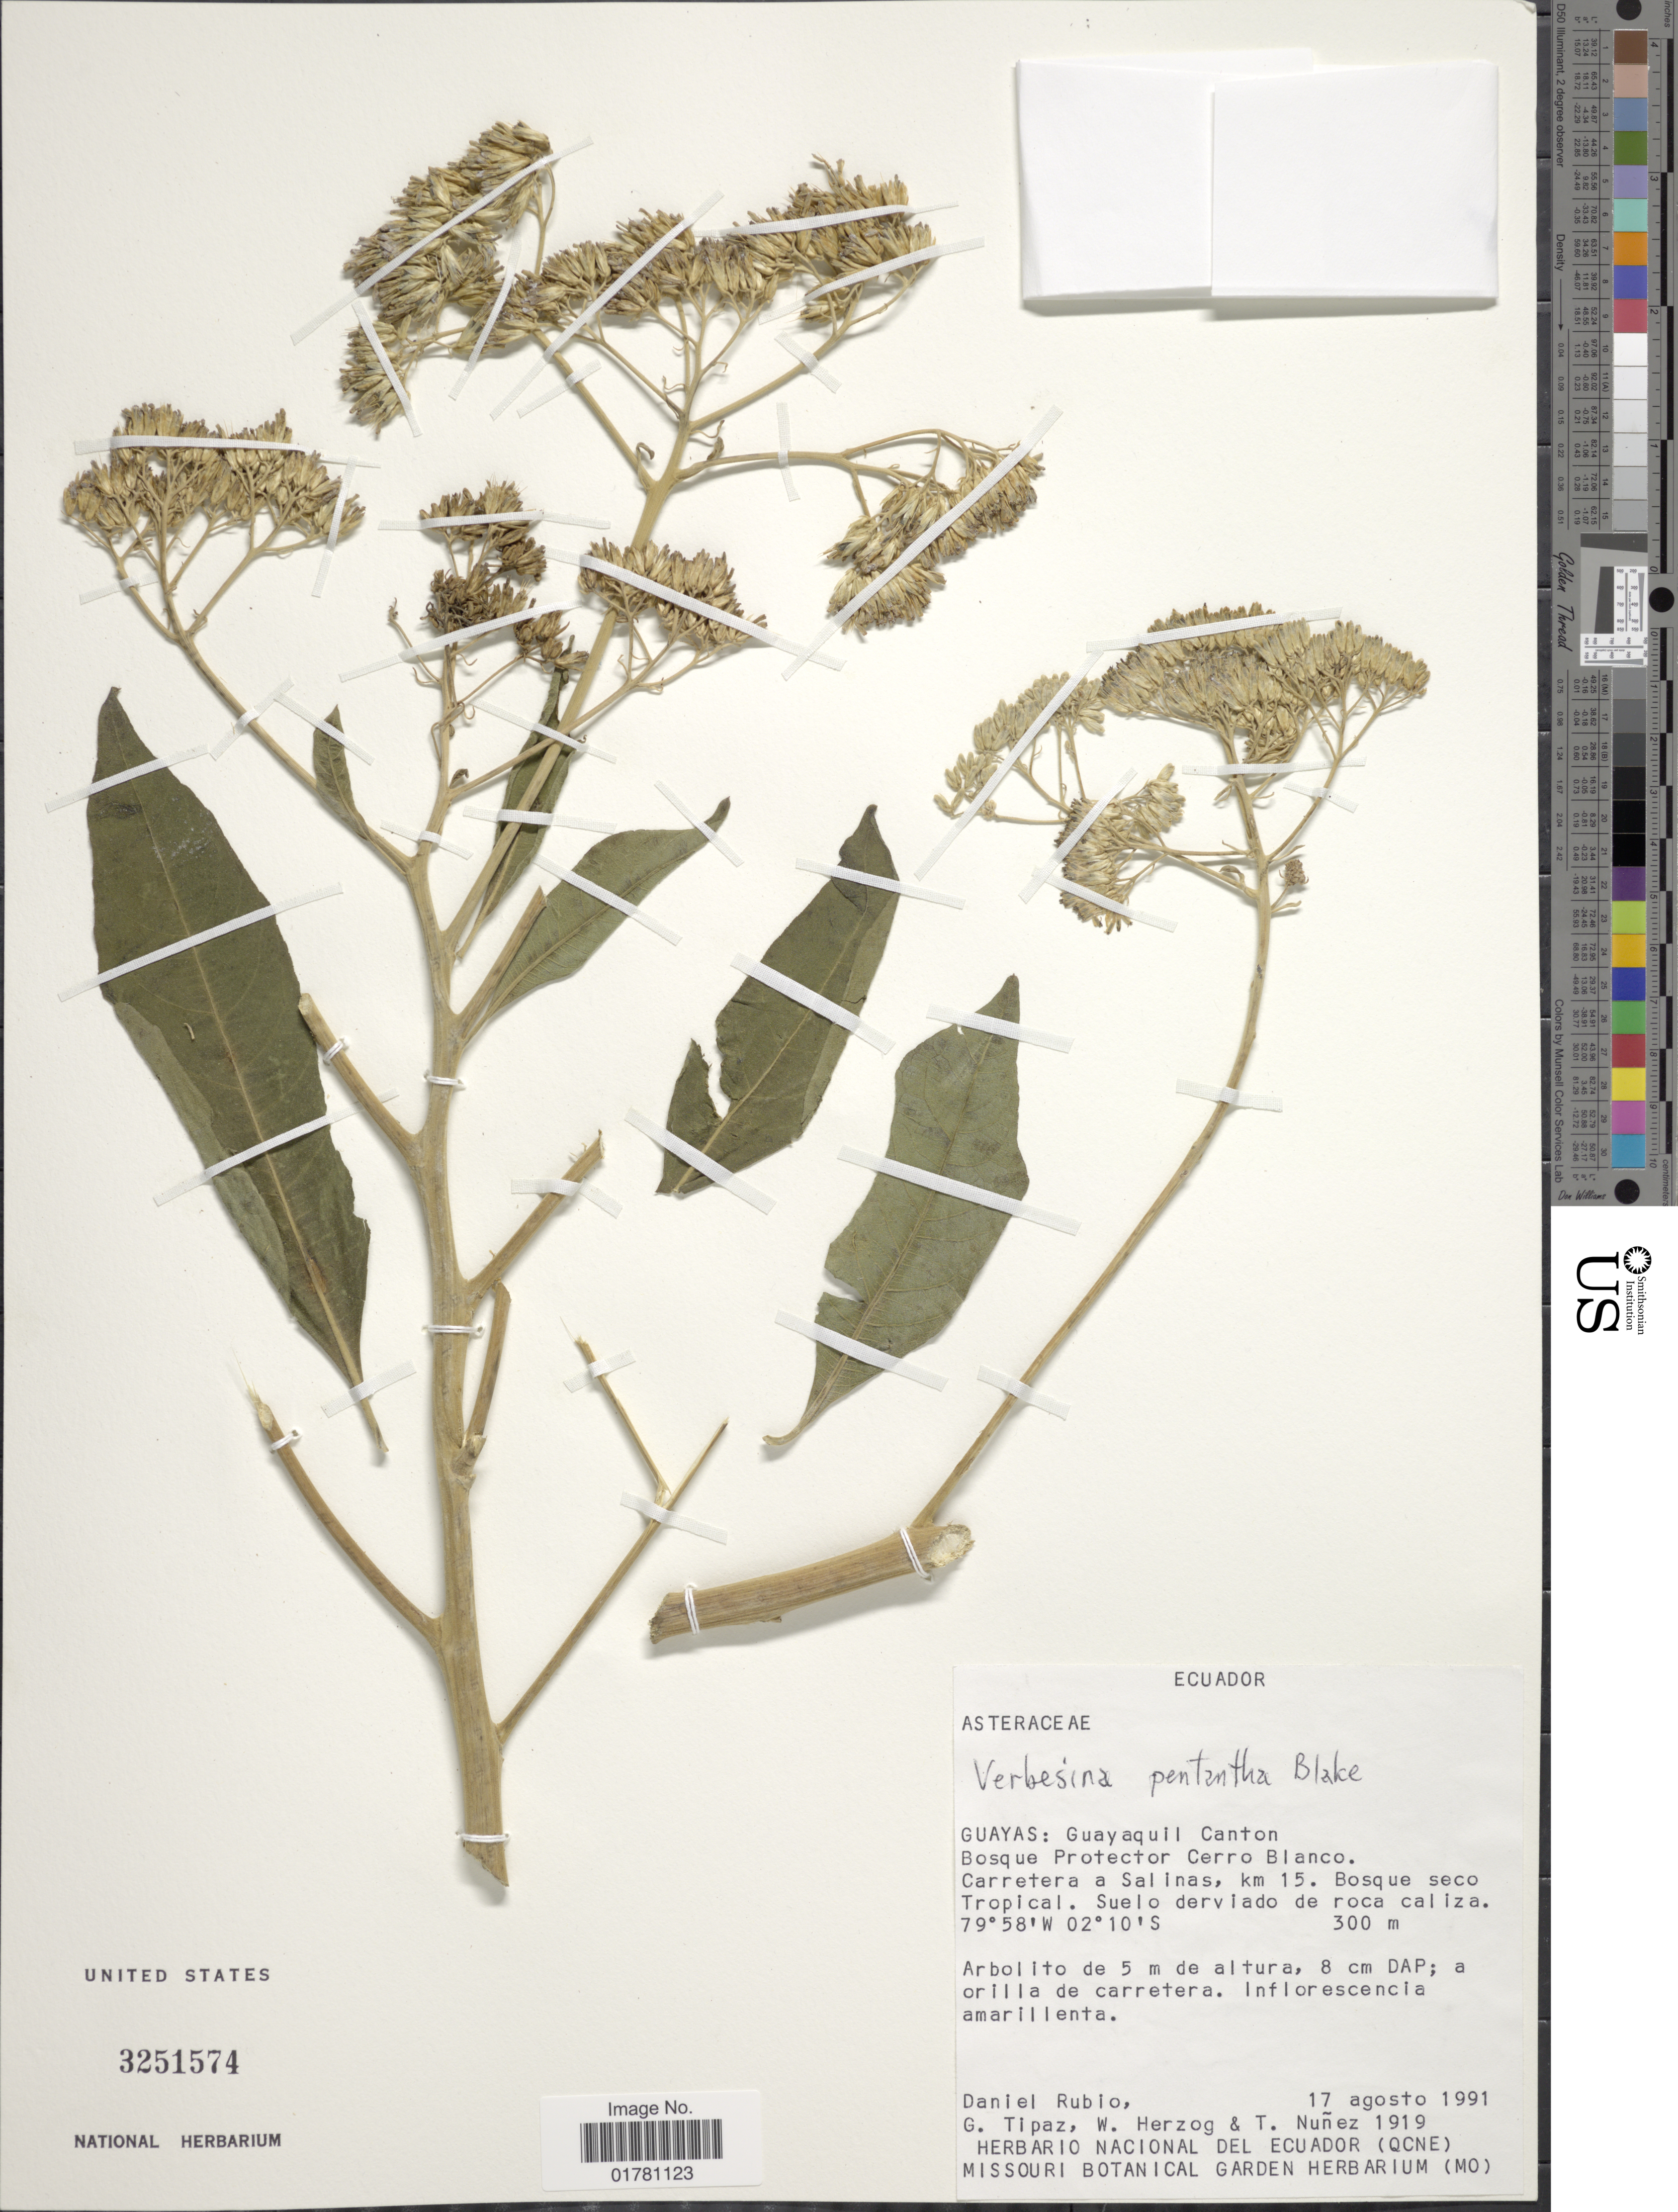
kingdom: Plantae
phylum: Tracheophyta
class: Magnoliopsida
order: Asterales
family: Asteraceae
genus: Verbesina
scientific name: Verbesina pentantha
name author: S.F. Blake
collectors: D. Rubio, G. Tipaz, W. Herzog & T. Núñez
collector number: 1919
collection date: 1991-08-17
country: Ecuador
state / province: Guayas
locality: Guyaquil Canton Bosque Protector Cerro Blanco. Carretera a Salinas, km 15. Bosque seco Tropical. Suelo derviado de roca caliza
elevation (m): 300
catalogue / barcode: US 3251574